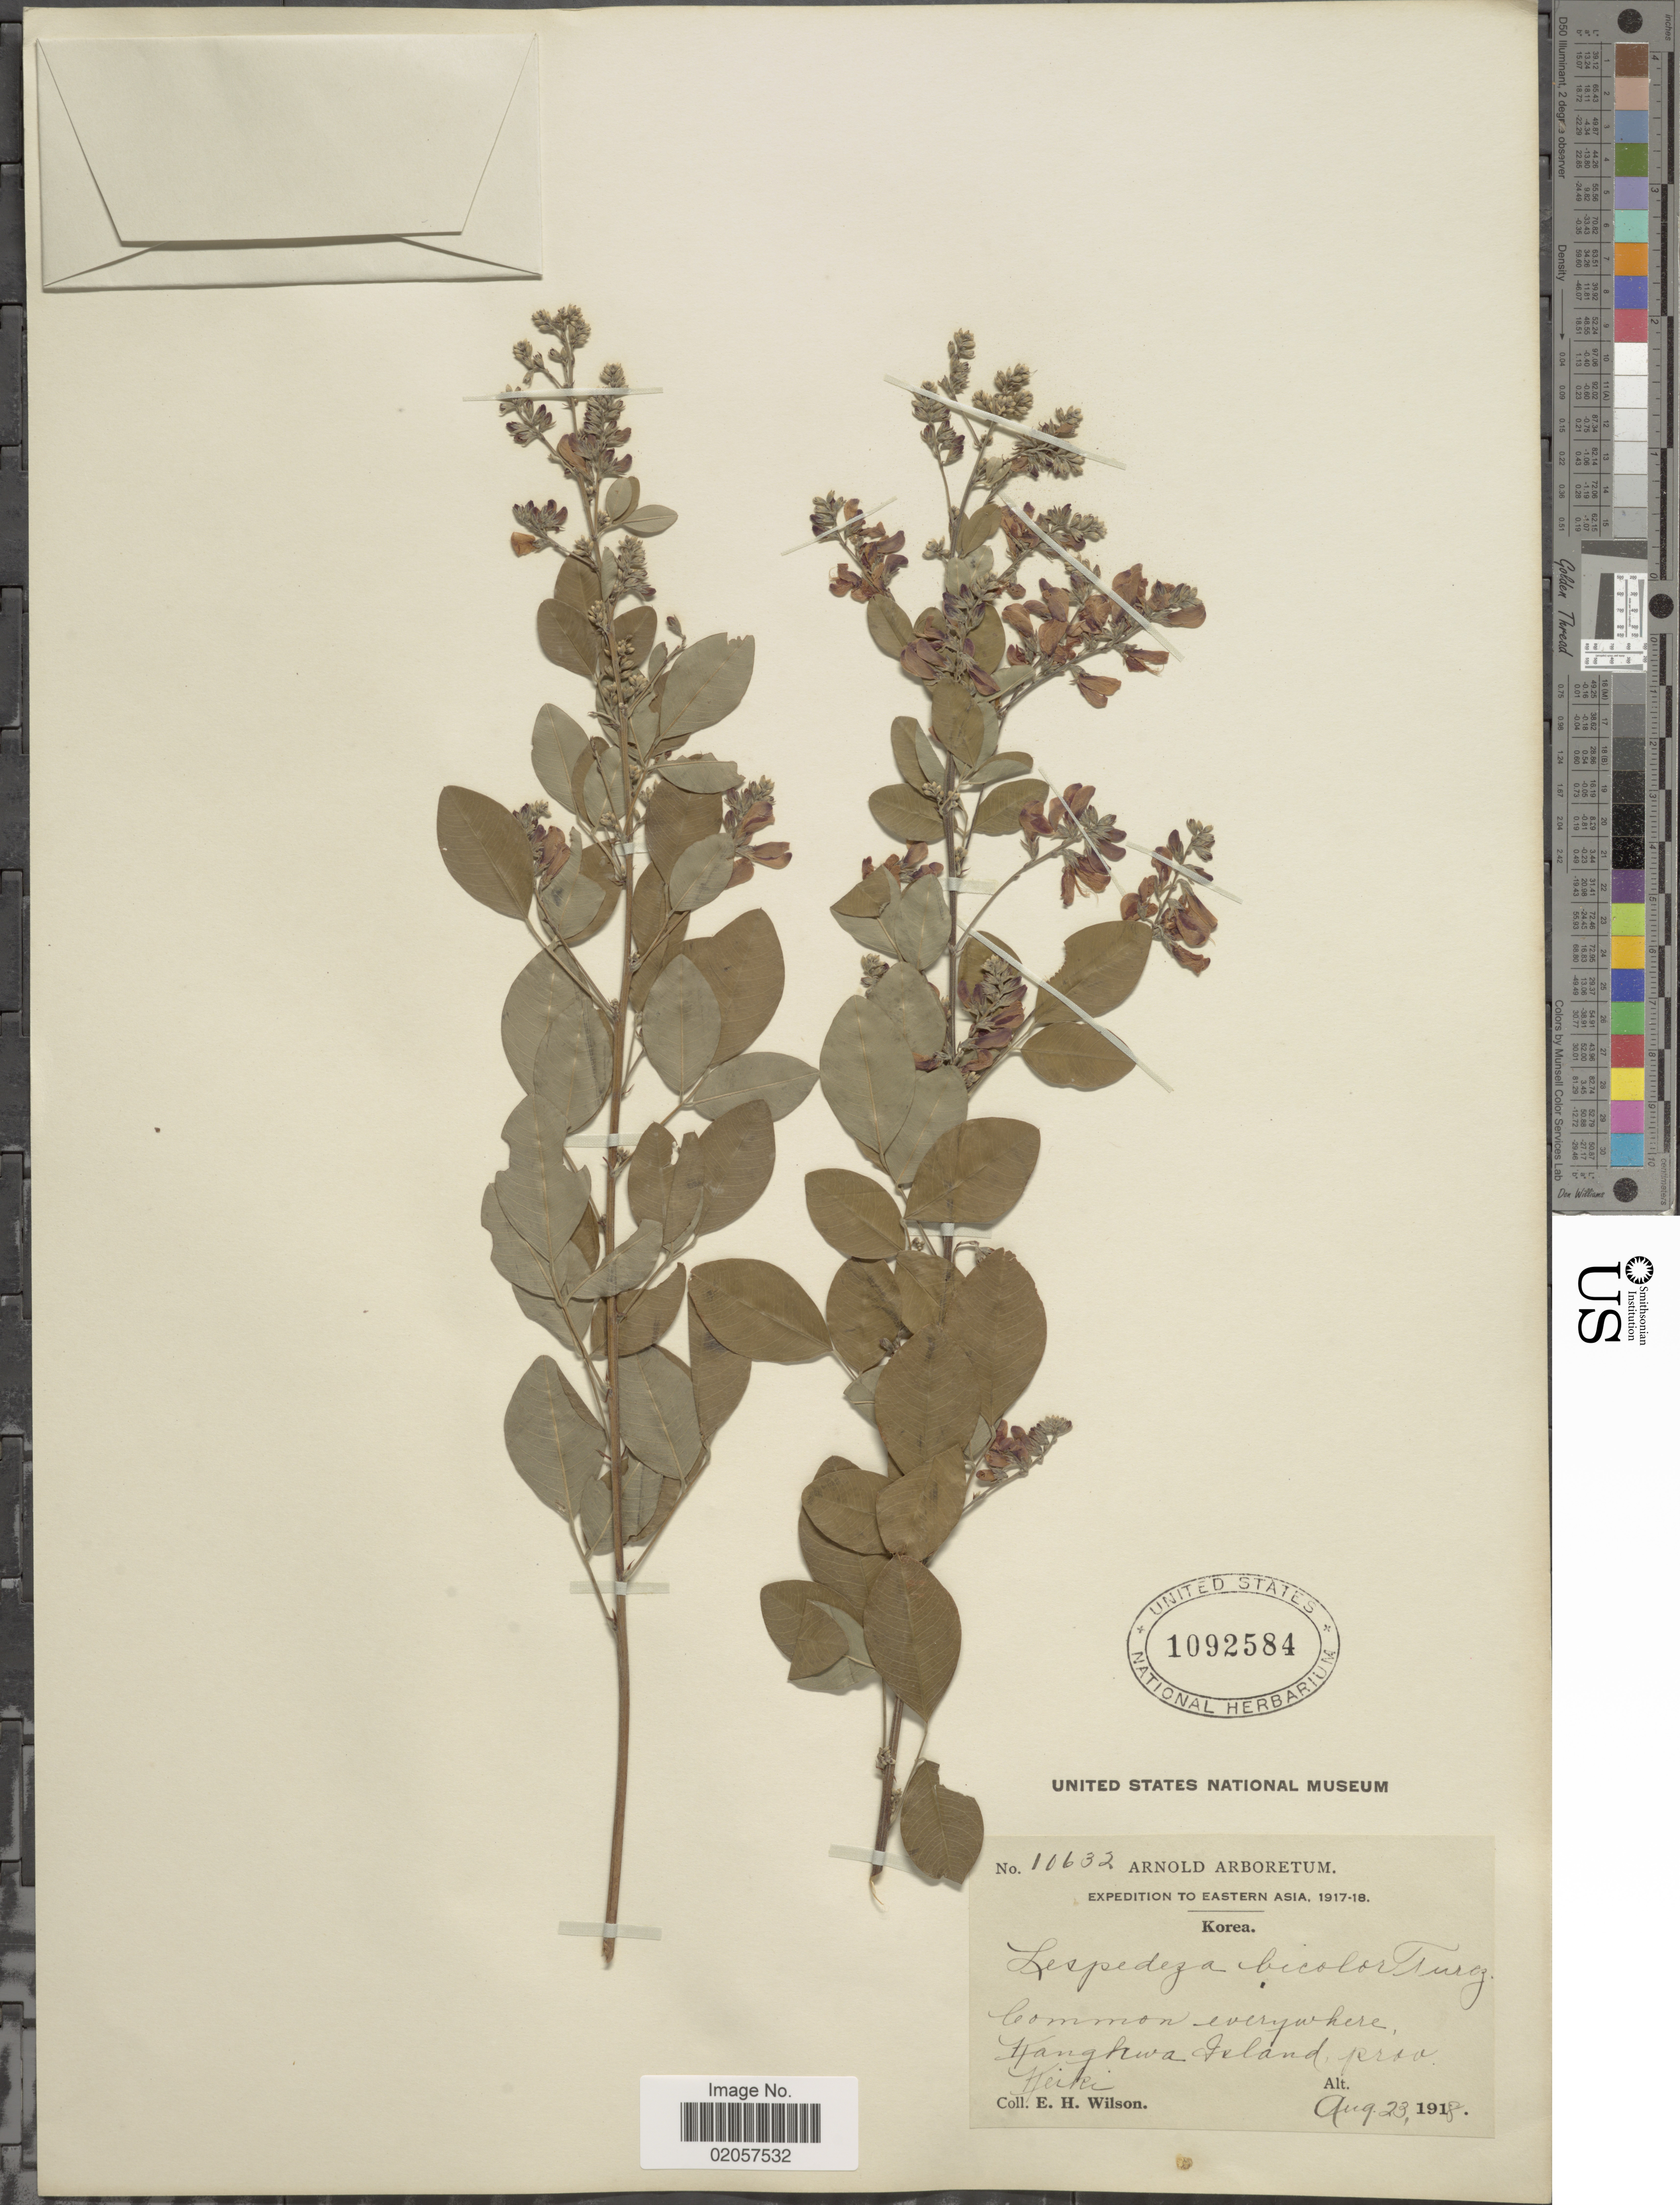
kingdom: Plantae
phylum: Tracheophyta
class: Magnoliopsida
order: Fabales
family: Fabaceae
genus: Lespedeza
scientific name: Lespedeza bicolor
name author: Turcz.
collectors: E. Wilson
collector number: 10632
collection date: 1918-08-23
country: South Korea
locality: Eastern Asia. Kanghwa Island. Prov. Keiki.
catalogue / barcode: US 1092584